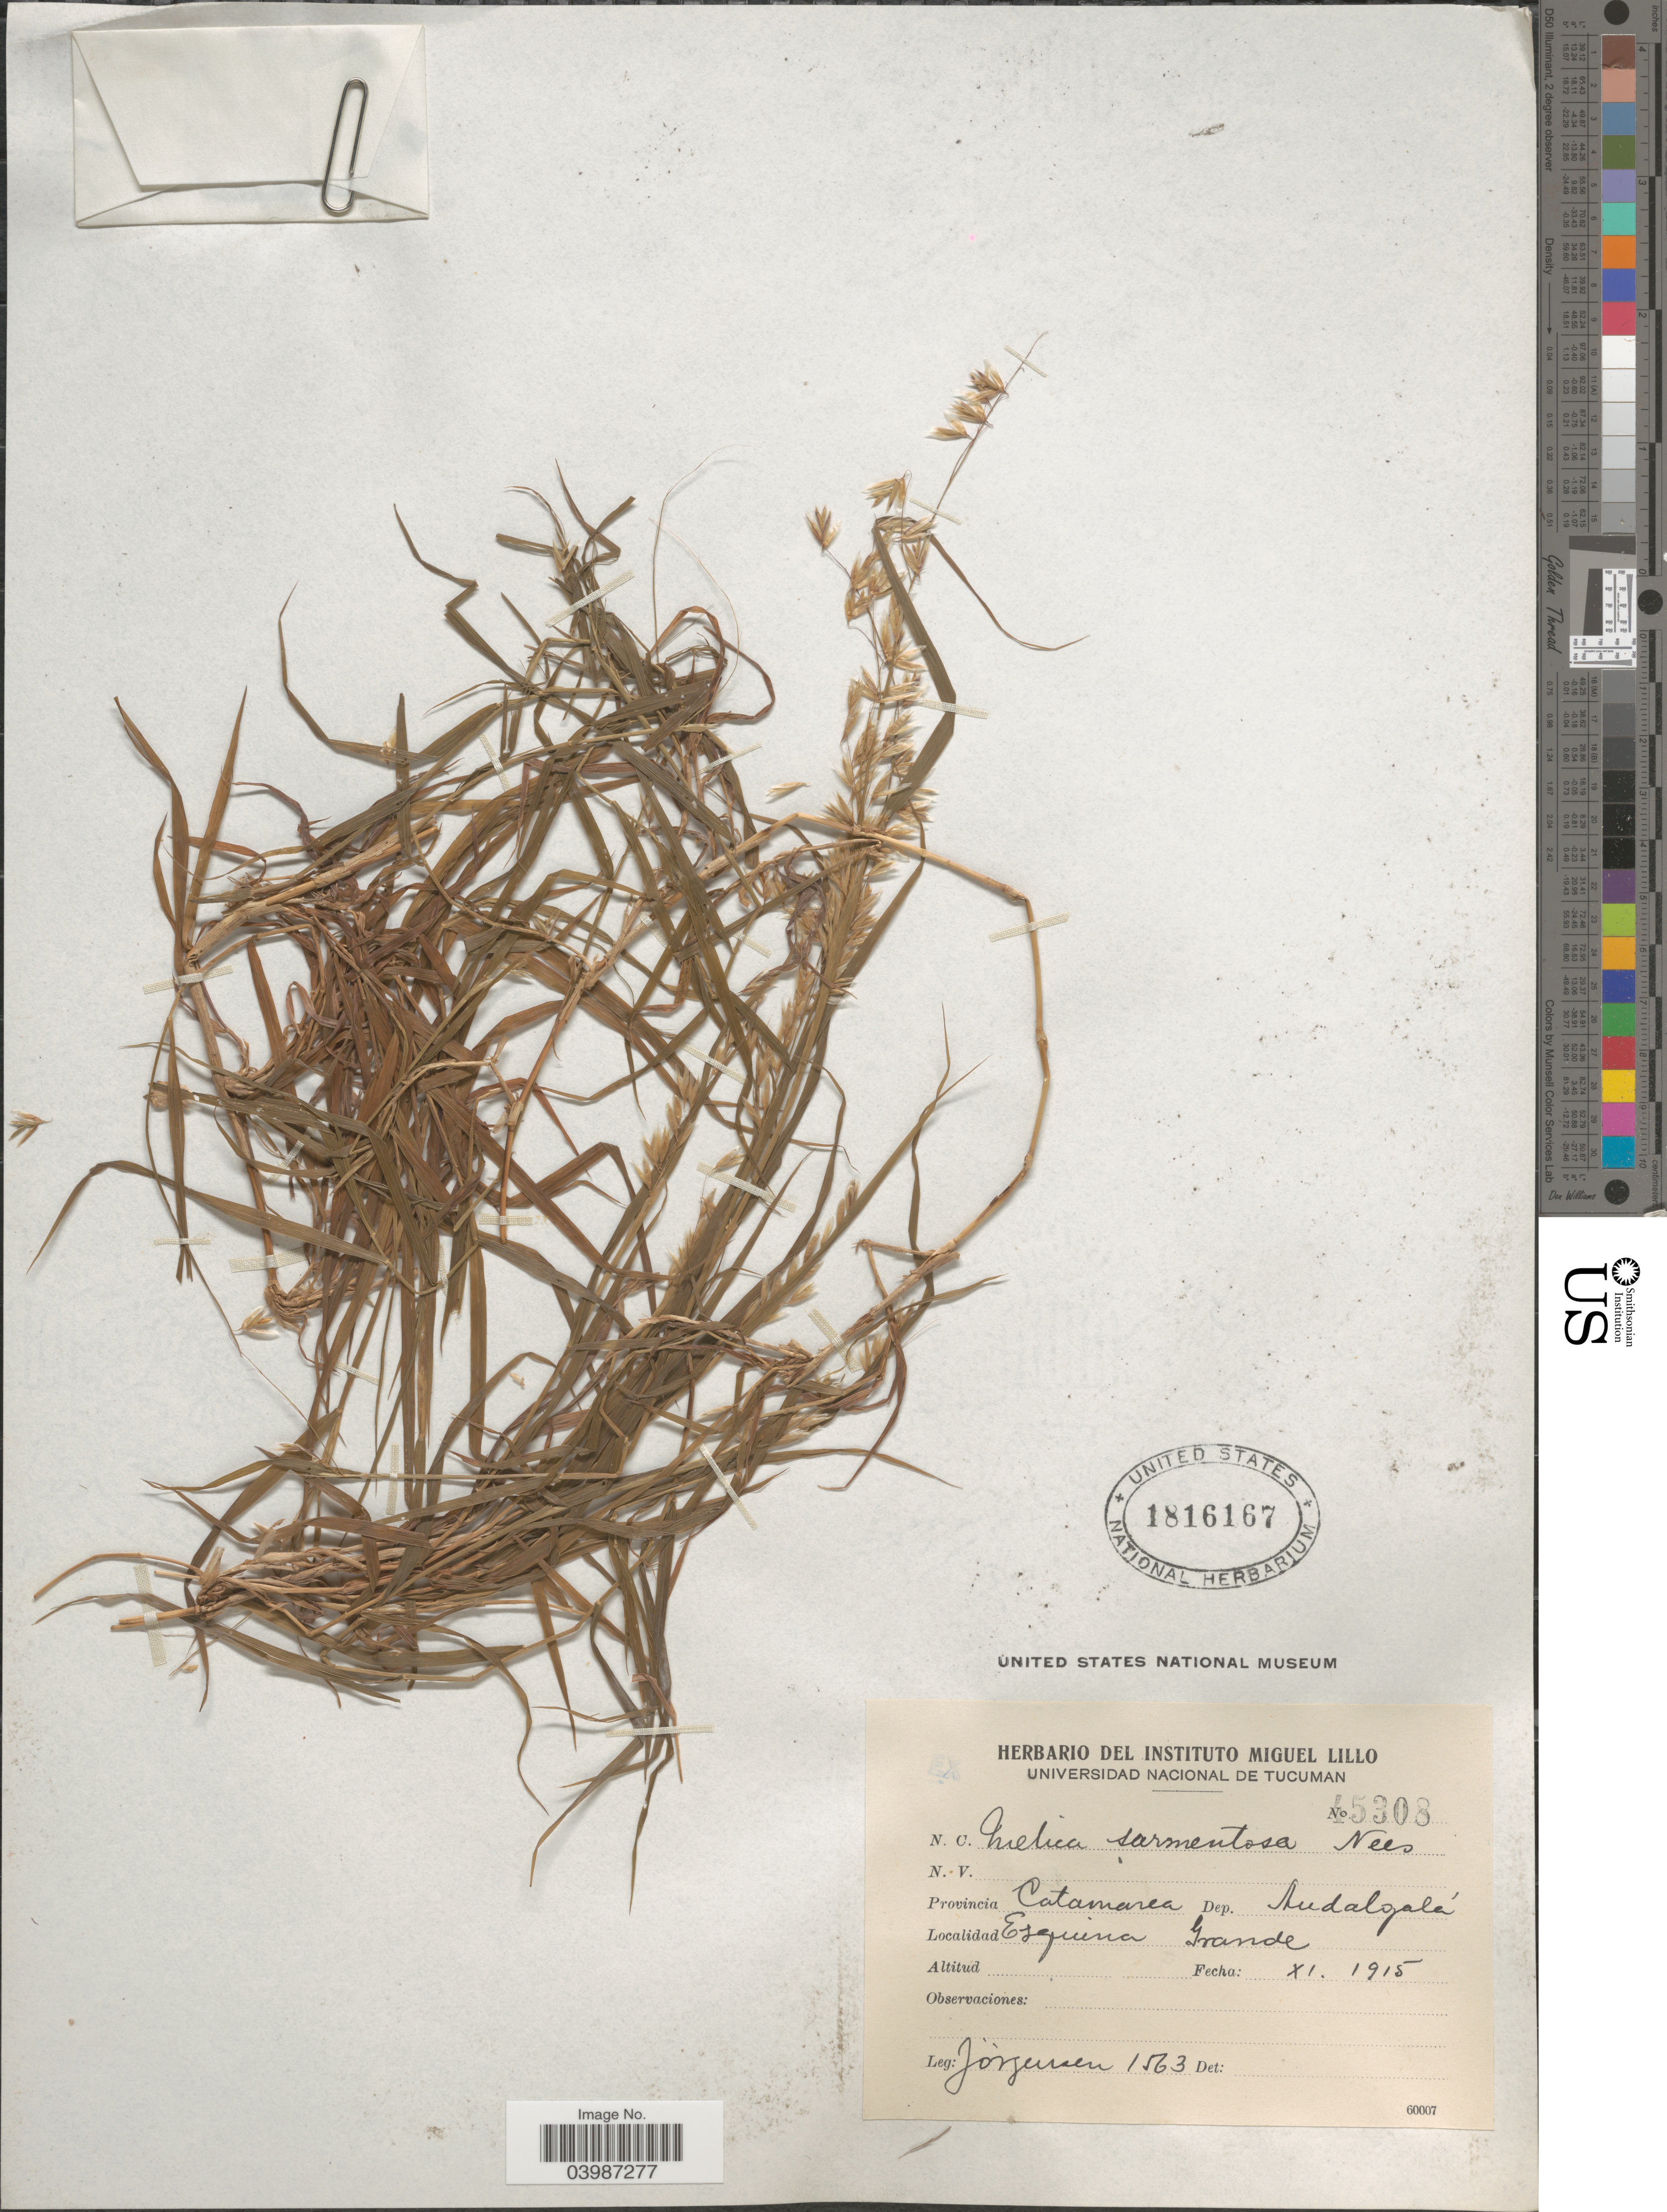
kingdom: Plantae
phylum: Tracheophyta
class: Liliopsida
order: Poales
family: Poaceae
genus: Melica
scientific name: Melica sarmentosa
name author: Nees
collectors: Jorgensen, --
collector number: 1563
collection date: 1915-11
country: Argentina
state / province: Catamarca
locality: Dep. Andalgala. Esquina Grande.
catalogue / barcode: US 1816167